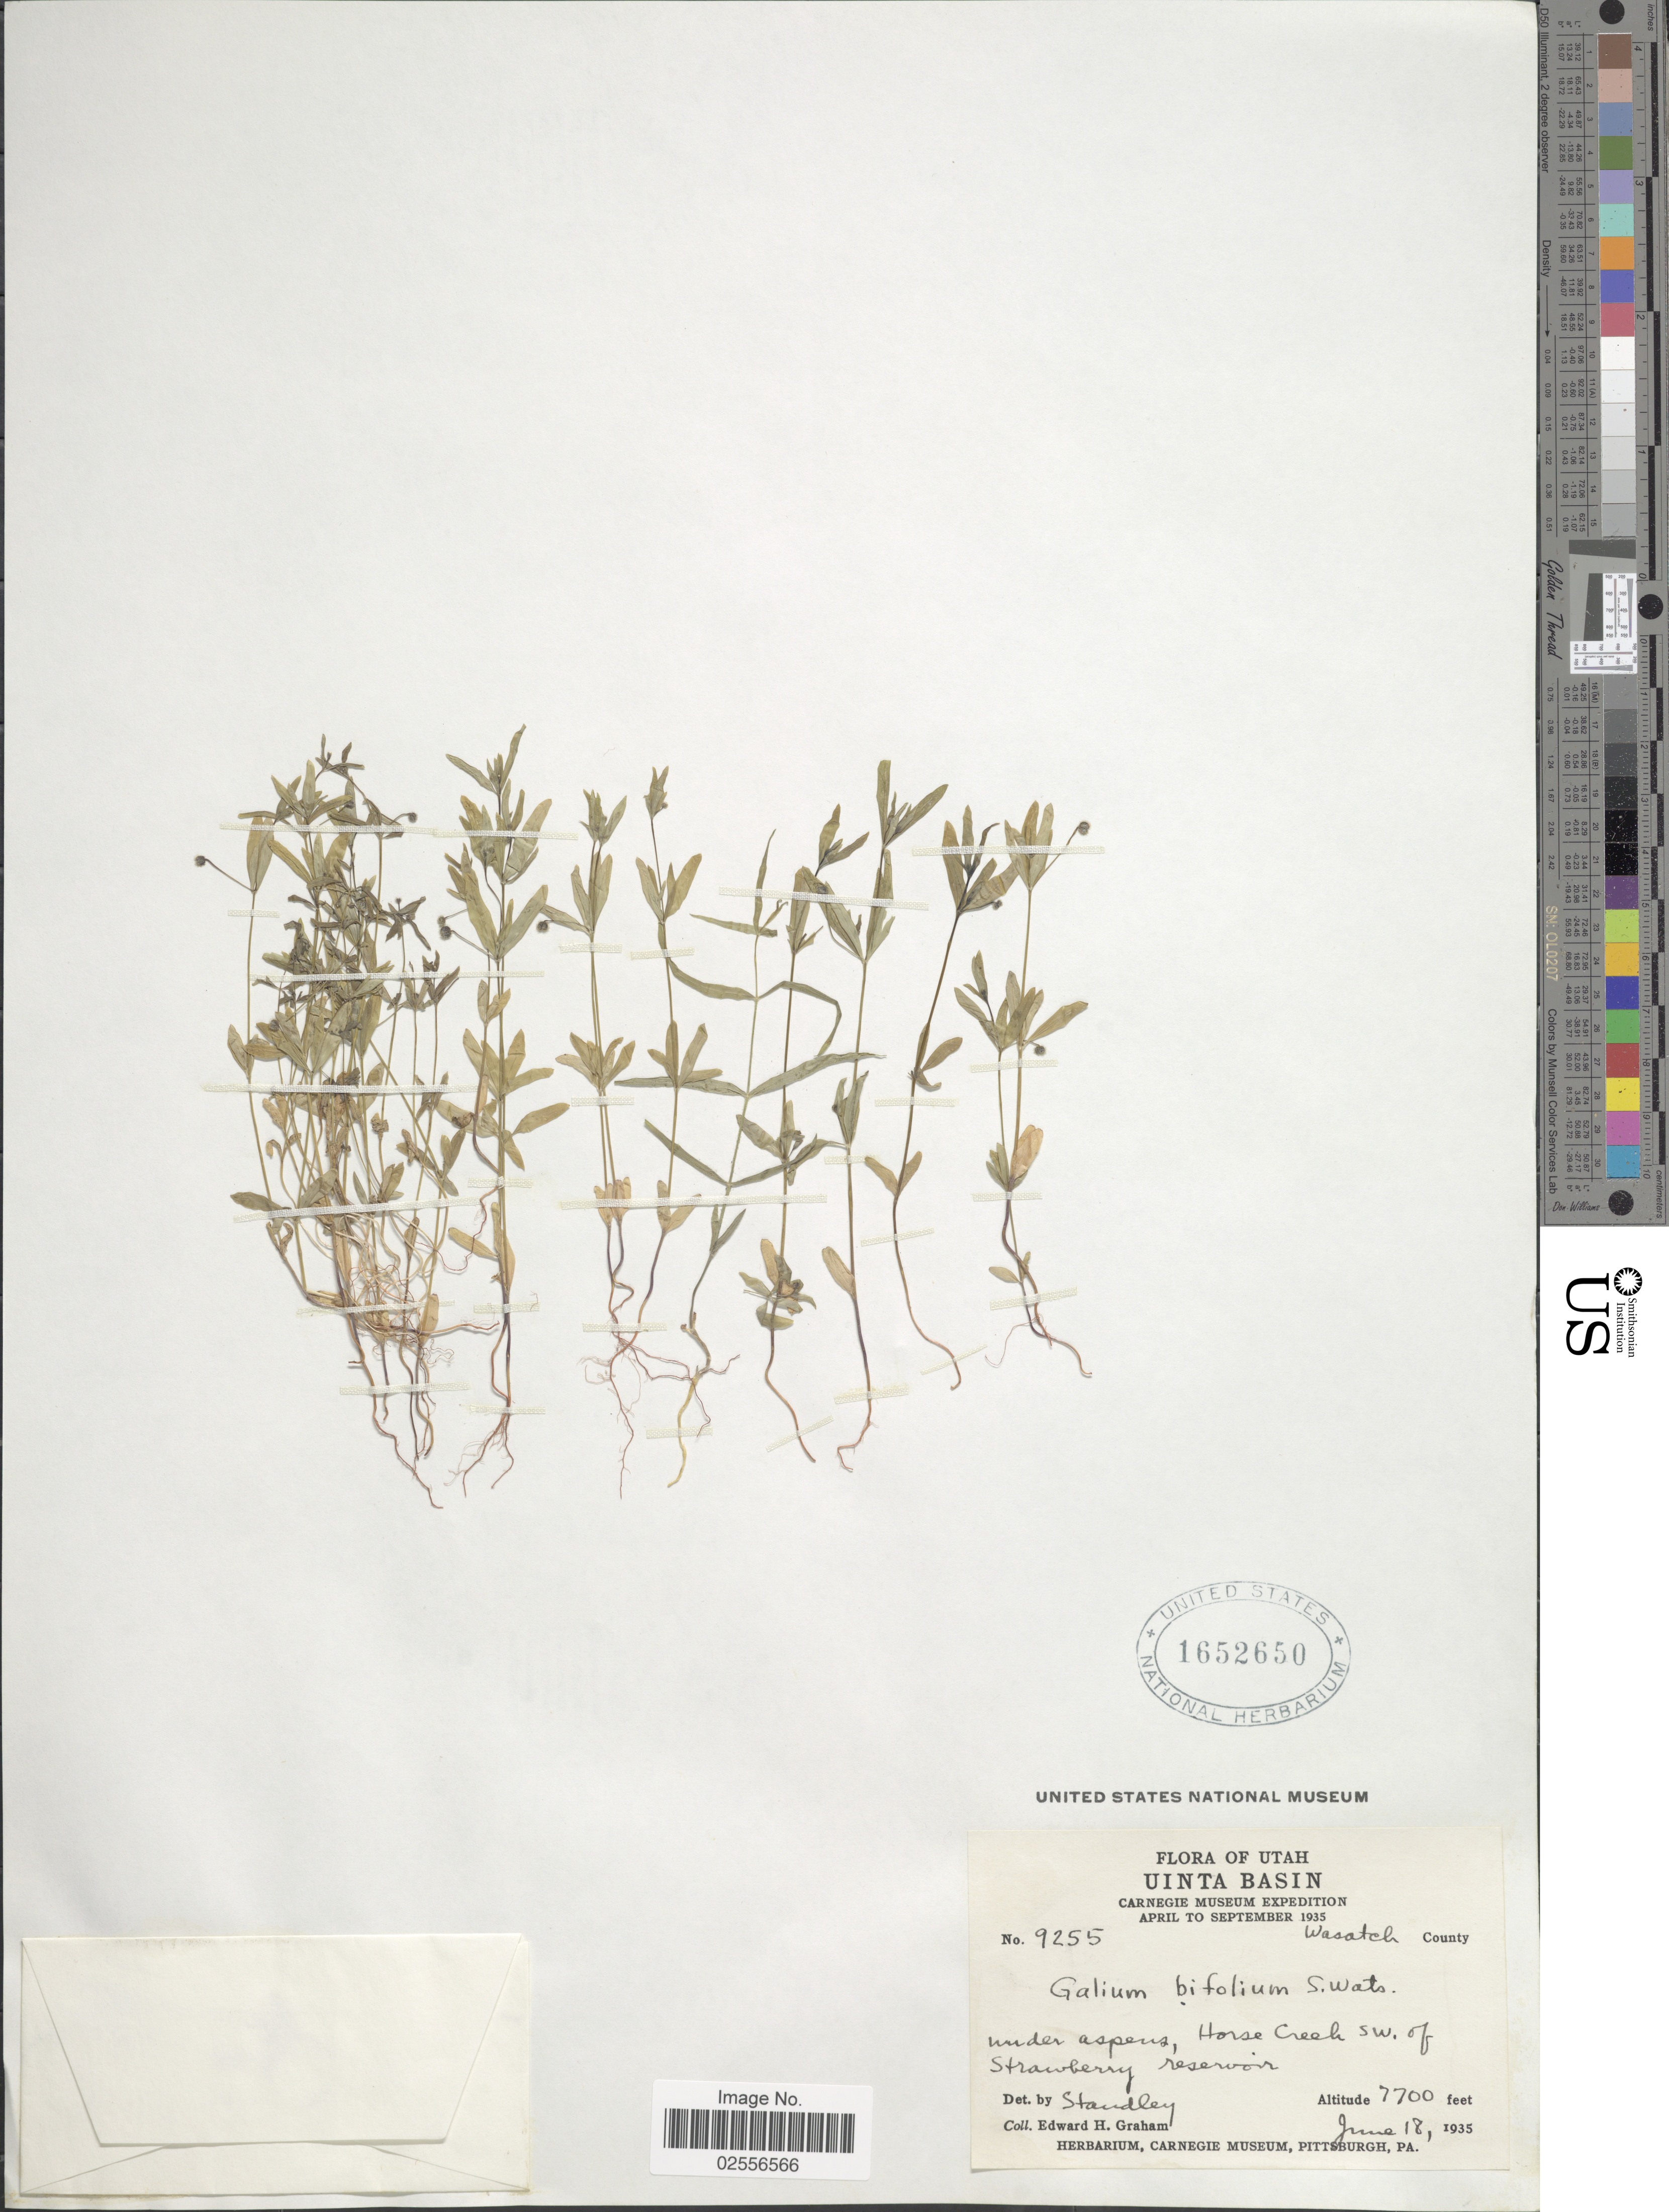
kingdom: Plantae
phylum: Tracheophyta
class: Magnoliopsida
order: Gentianales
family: Rubiaceae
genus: Galium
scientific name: Galium bifolium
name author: S. Watson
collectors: E. H. Graham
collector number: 9255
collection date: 1935-06-18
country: United States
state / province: Utah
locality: Uinta Basin, Wasatch County, under aspens, Horse Creek SW. of Strawberry reservoir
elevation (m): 2347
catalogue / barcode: US 1652650